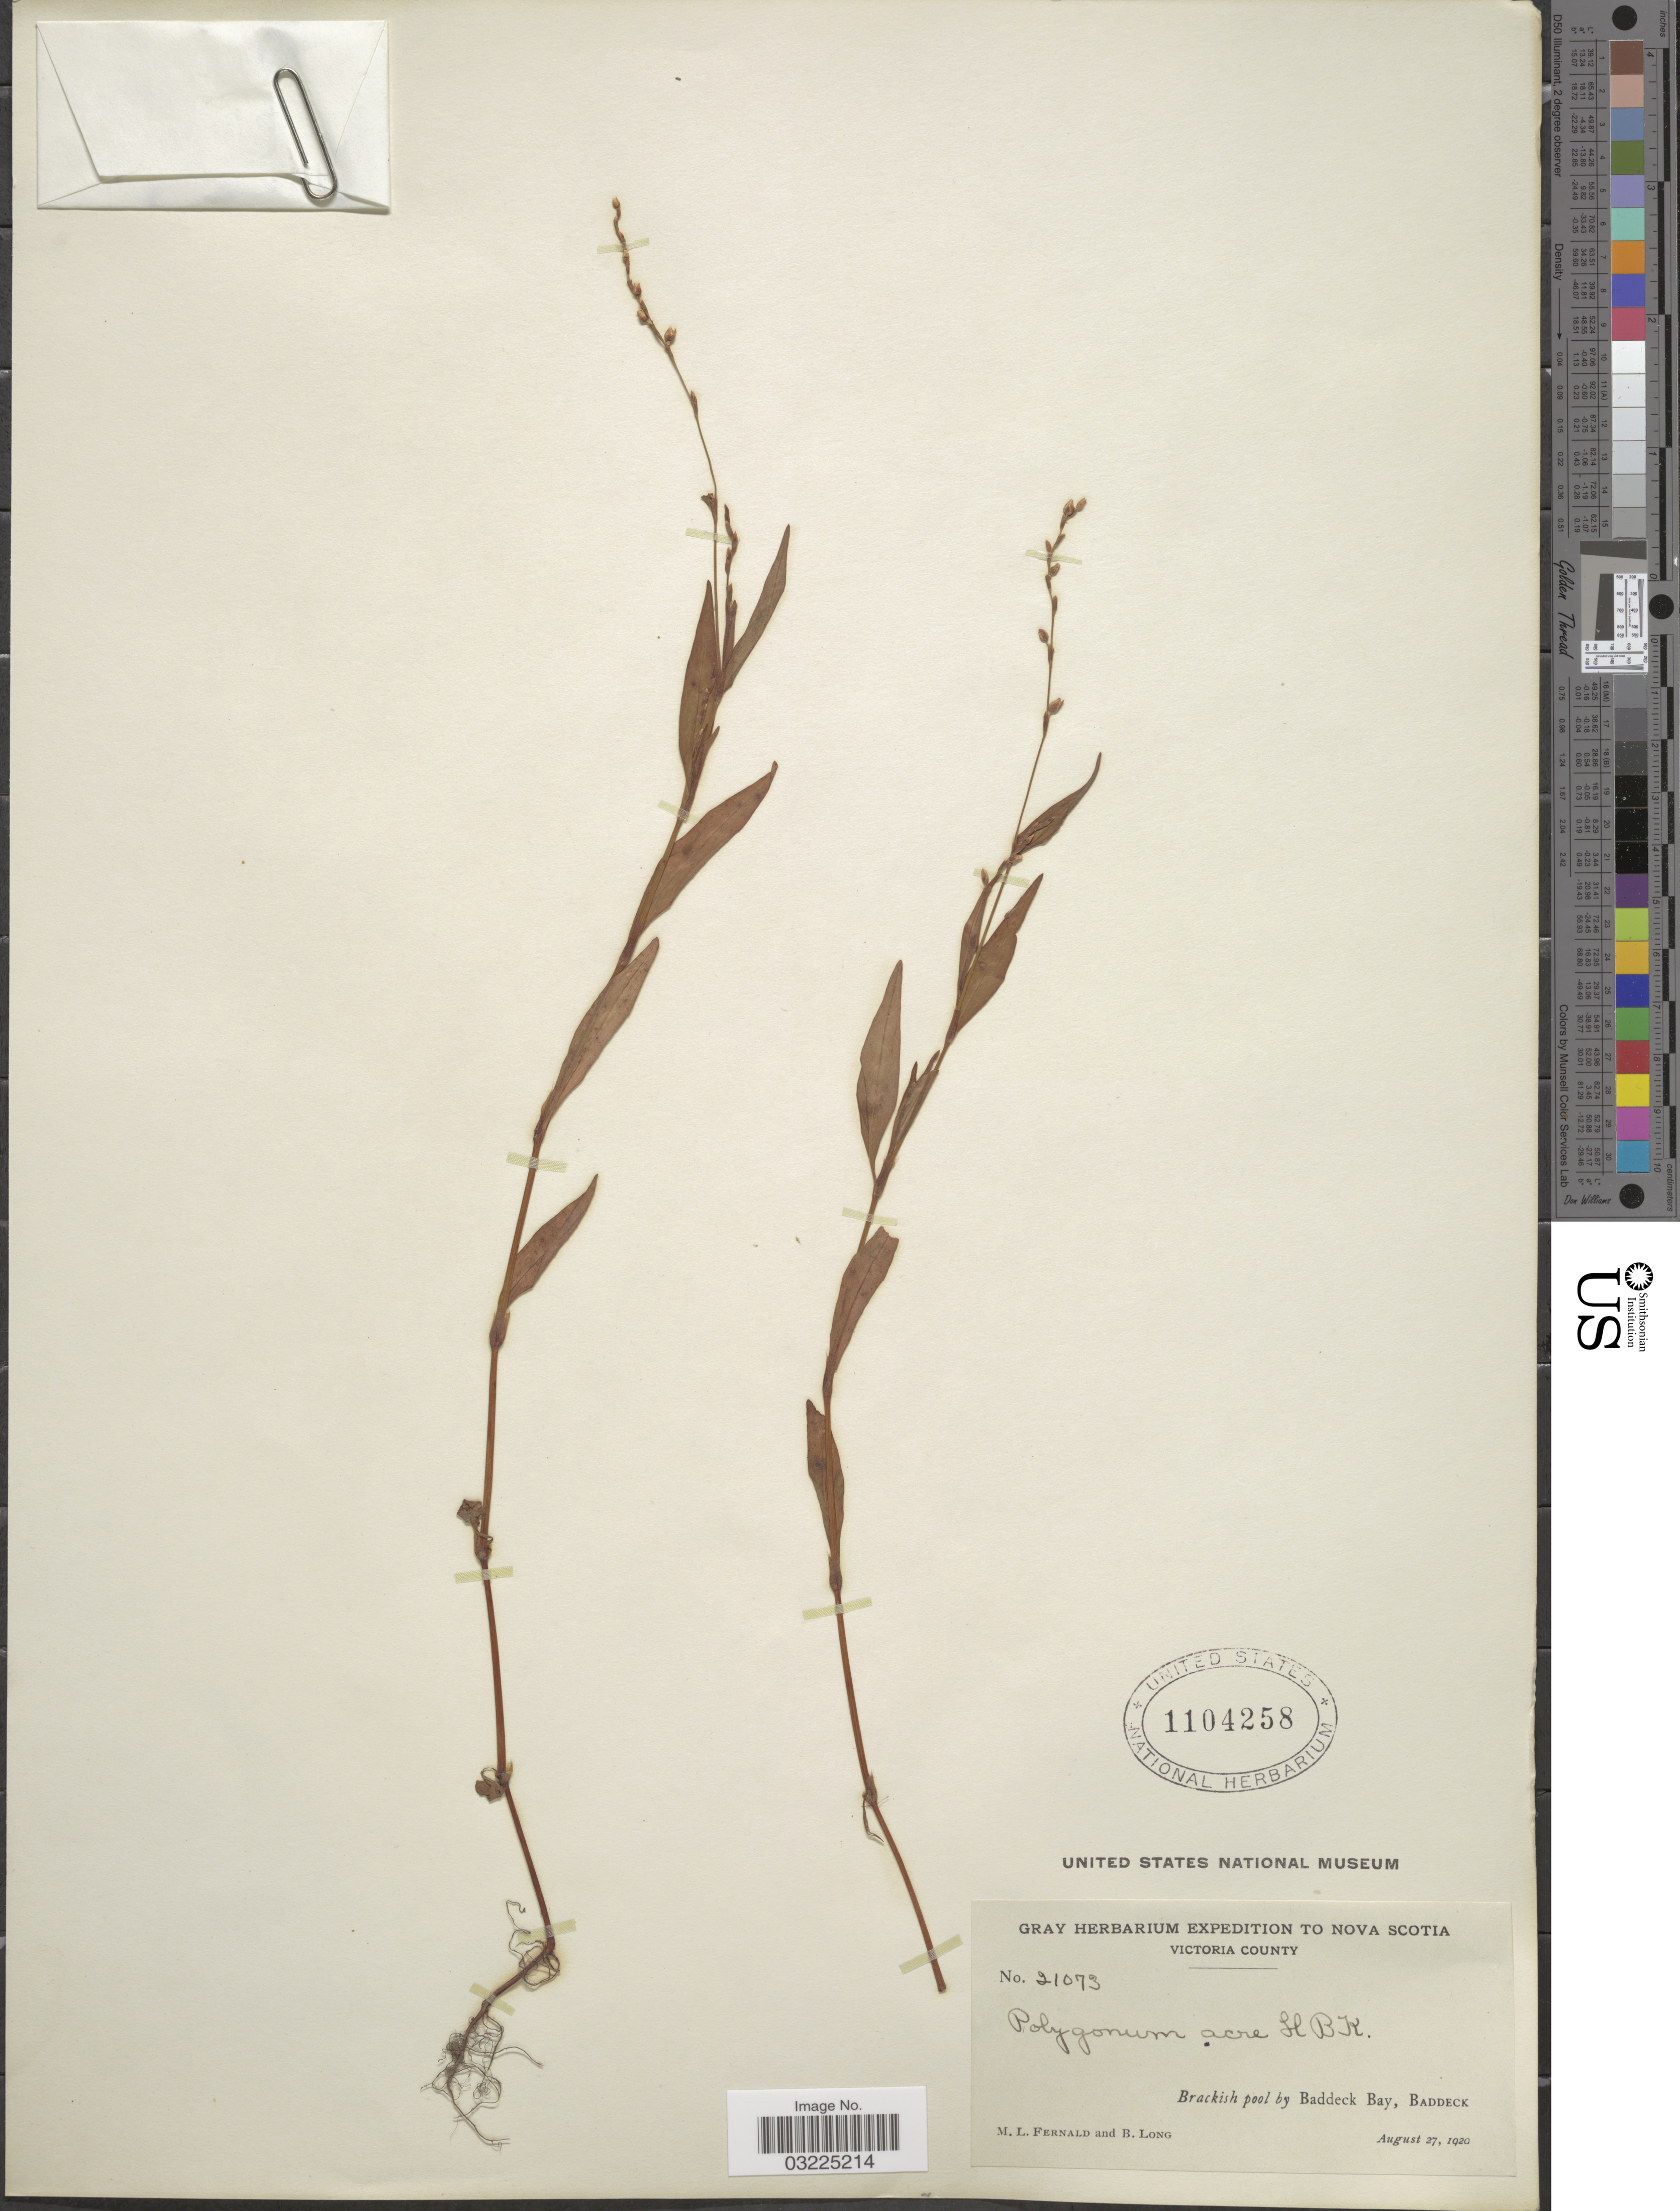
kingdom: Plantae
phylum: Tracheophyta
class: Magnoliopsida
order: Caryophyllales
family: Polygonaceae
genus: Persicaria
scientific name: Persicaria punctata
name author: (Elliott) Small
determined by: Atha, D. E.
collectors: M. L. Fernald & B. Long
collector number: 21073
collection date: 1929-08-27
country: Canada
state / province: Nova Scotia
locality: Victoria County, Brackish pool by Baddeck Bay, Baddeck.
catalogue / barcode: US 1104258